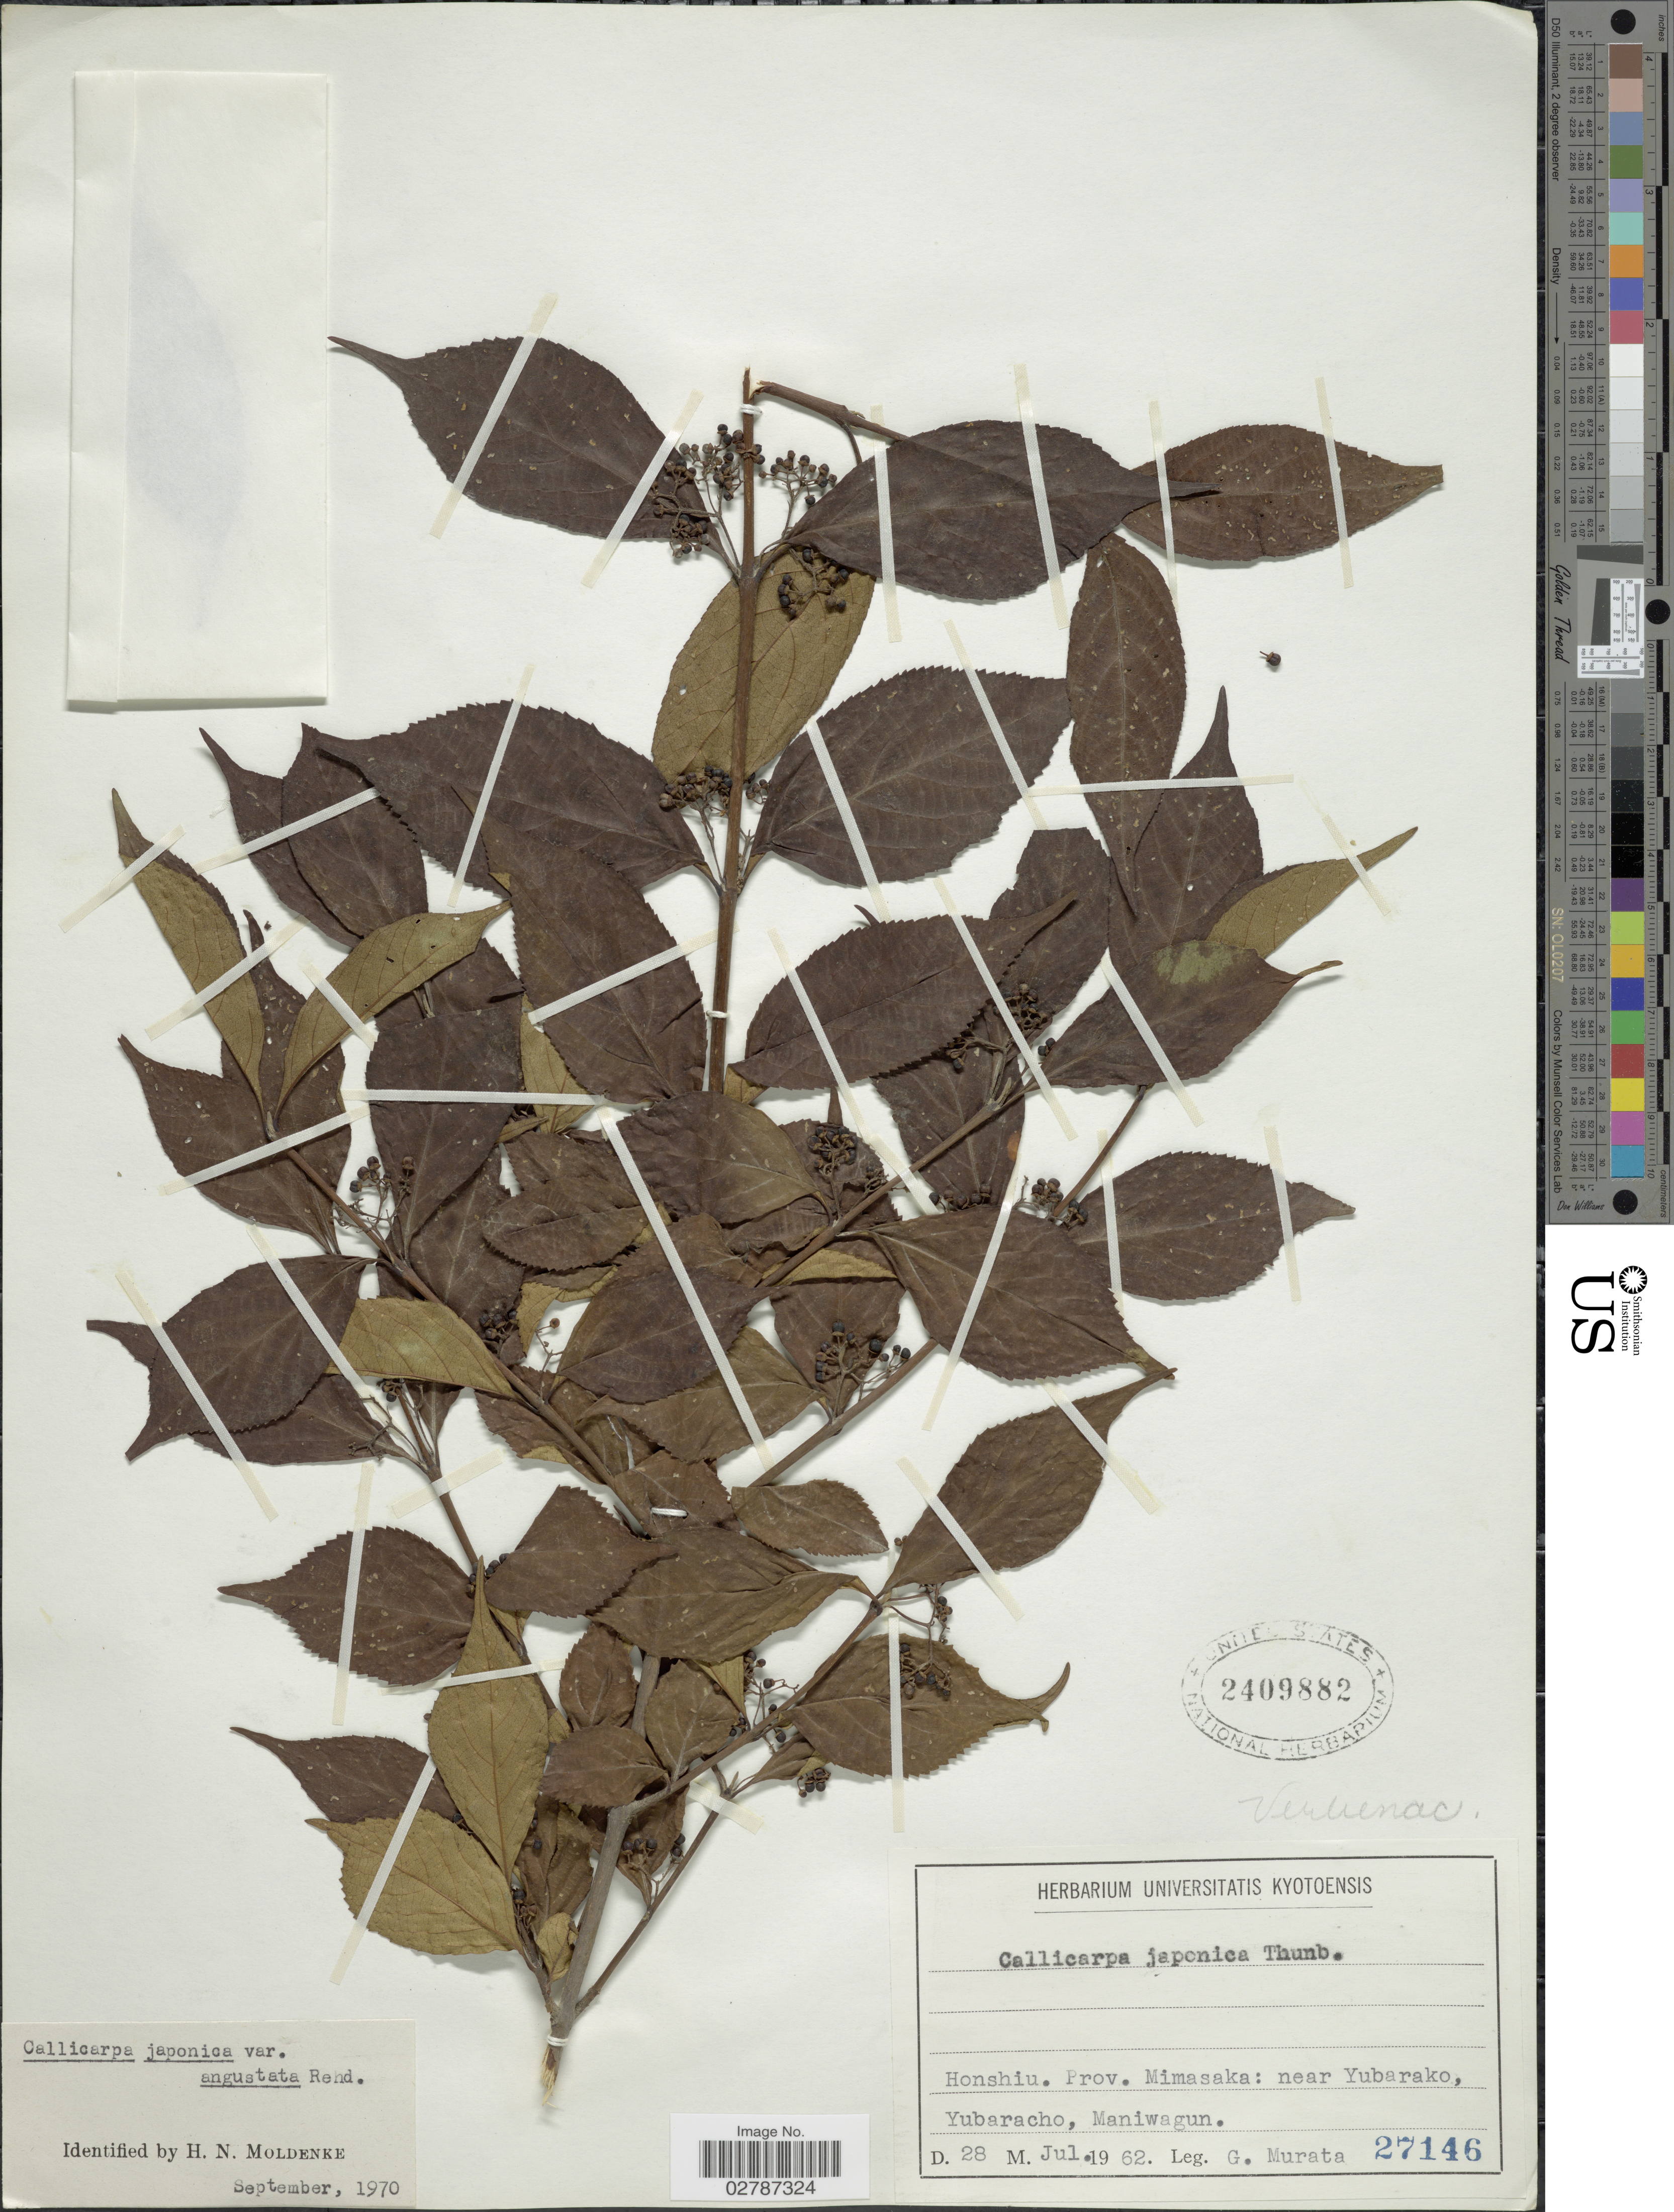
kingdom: Plantae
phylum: Tracheophyta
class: Magnoliopsida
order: Lamiales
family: Lamiaceae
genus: Callicarpa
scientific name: Callicarpa japonica var. angustata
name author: Rehder in Sarg.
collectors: G. Murata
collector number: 27146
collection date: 1962-07-28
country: Japan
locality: Honshiu. Prov. Mimasaka: near Yubarako, Yubaracho, Maniwagun.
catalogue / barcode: US 2409882